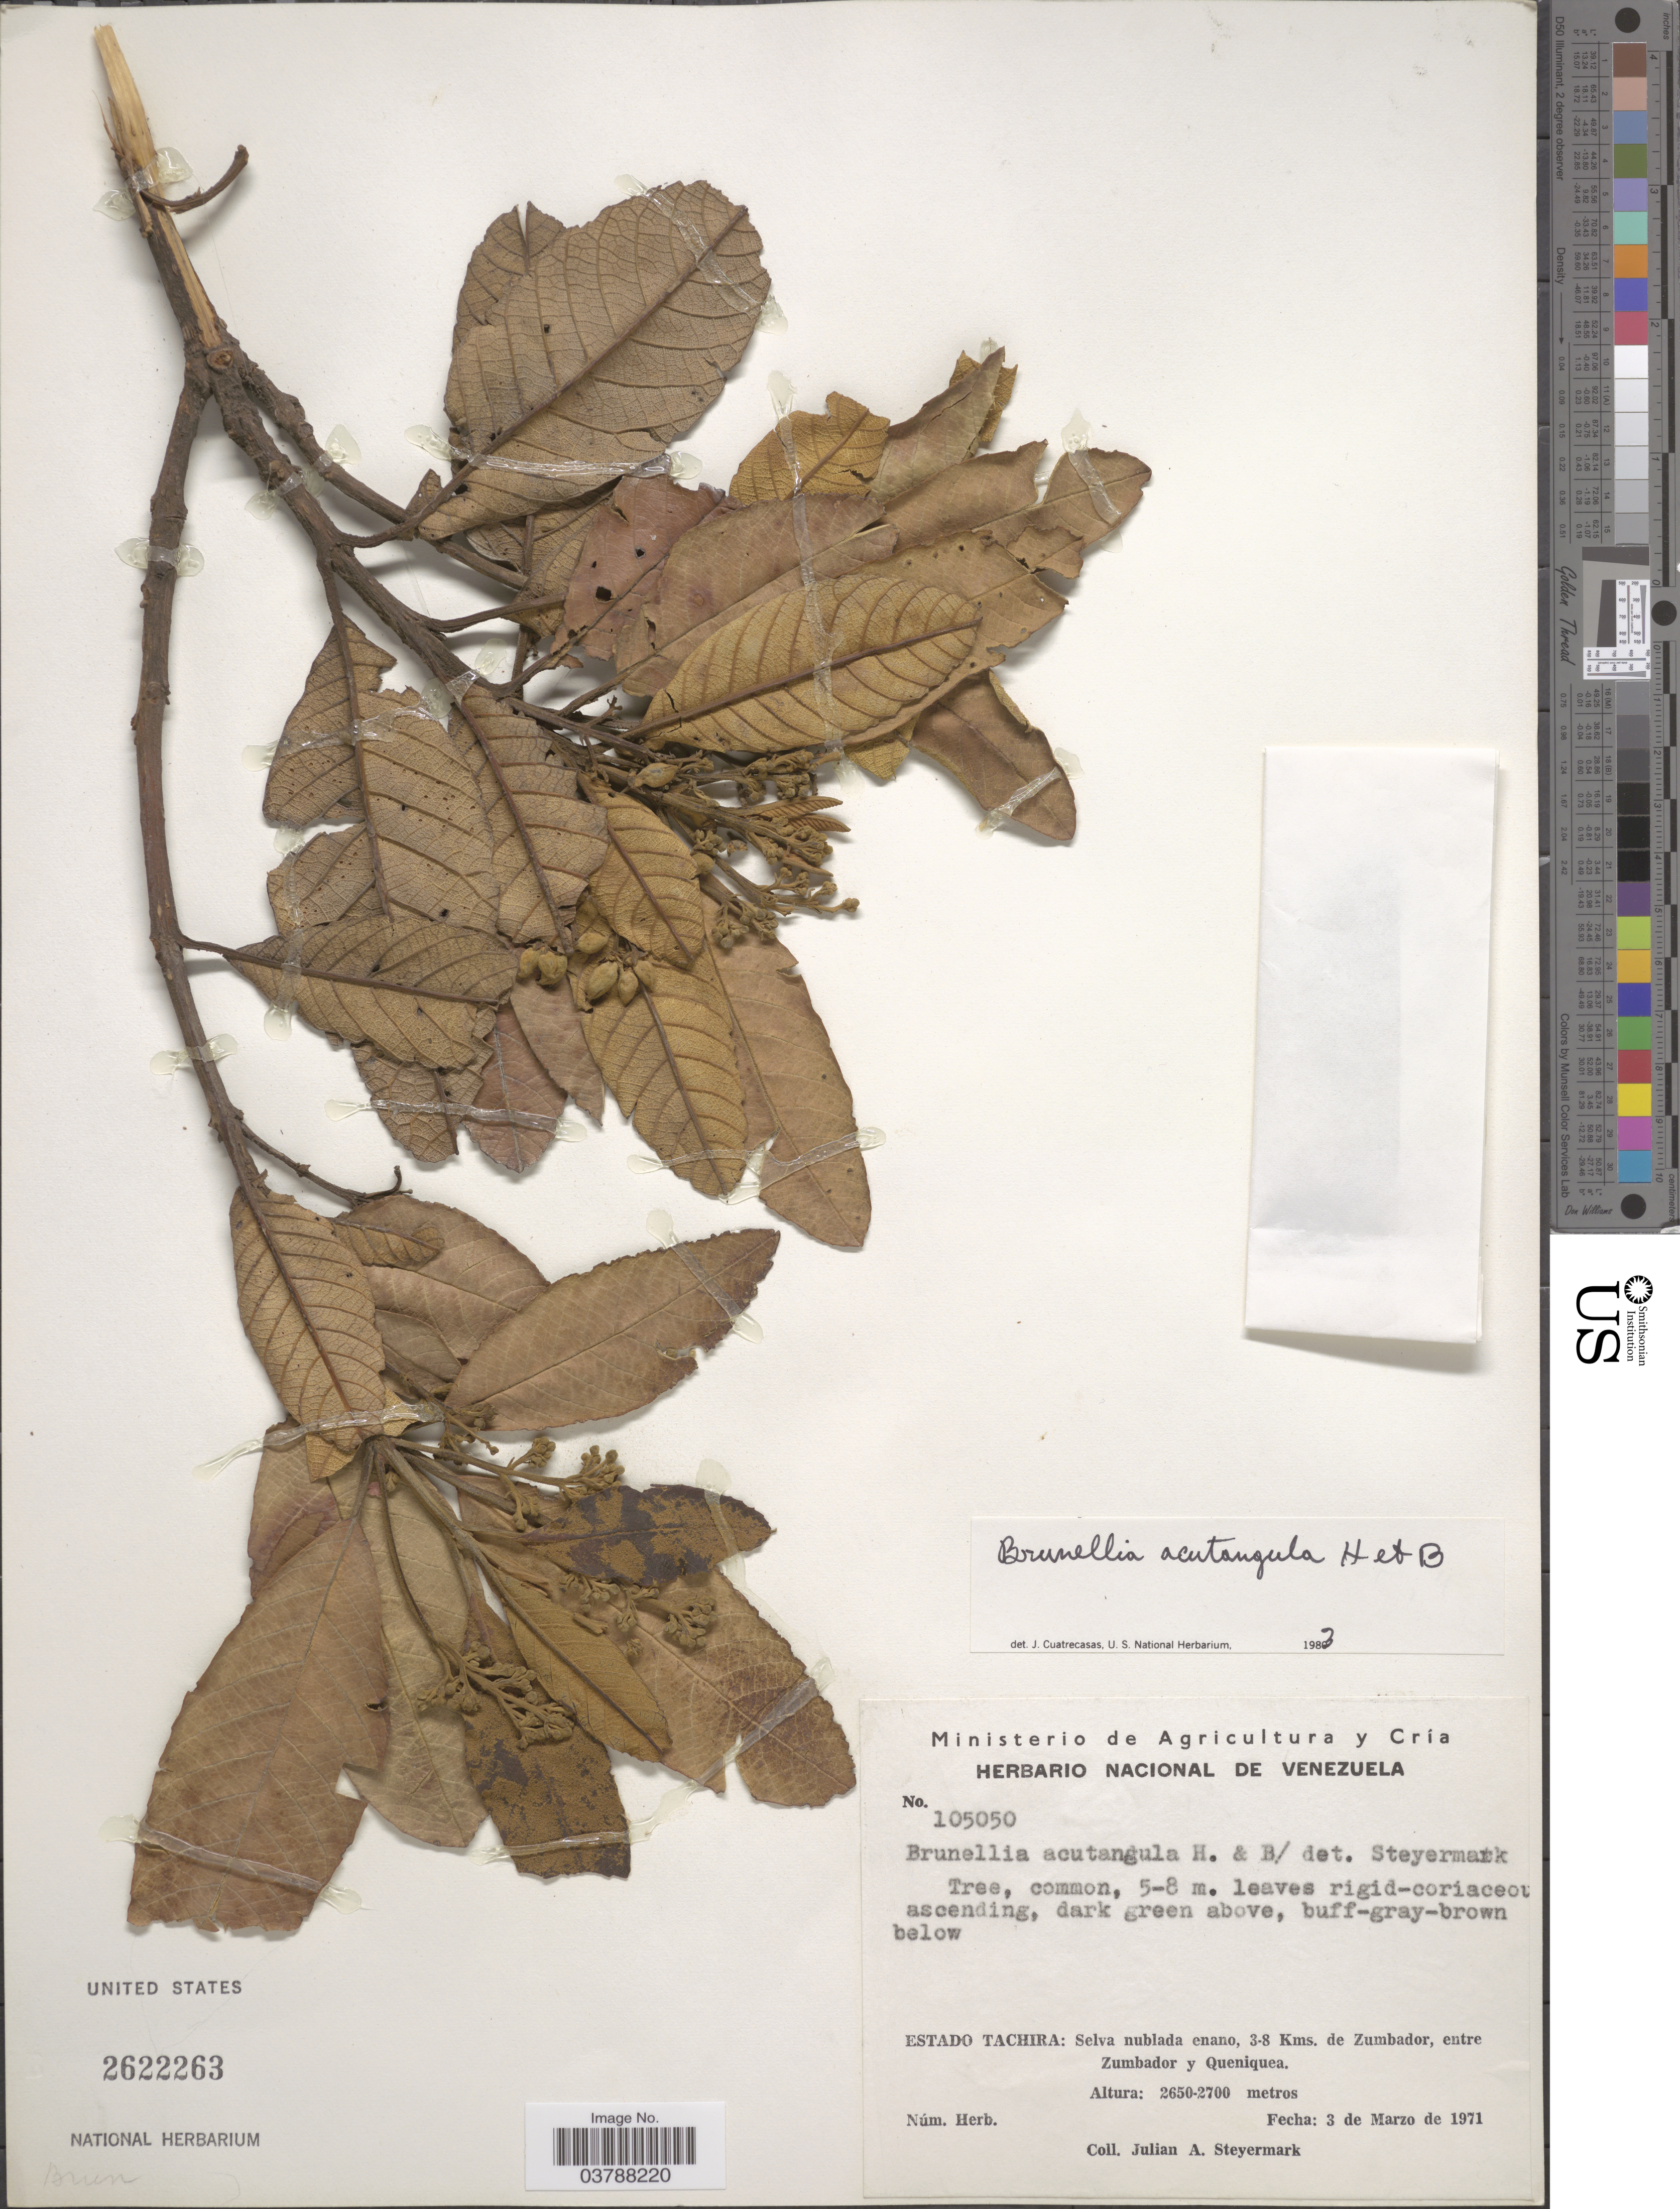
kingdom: Plantae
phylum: Tracheophyta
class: Magnoliopsida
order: Oxalidales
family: Brunelliaceae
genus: Brunellia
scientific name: Brunellia acutangula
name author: Humb. & Bonpl.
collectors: J. Steyermark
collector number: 105050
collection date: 1971-03-03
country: Venezuela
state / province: Tachira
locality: Selva nublada enano, 3-8 Kms. de Zumbador, entre Zumbador y Queniquea.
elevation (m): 2650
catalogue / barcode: US 2622263